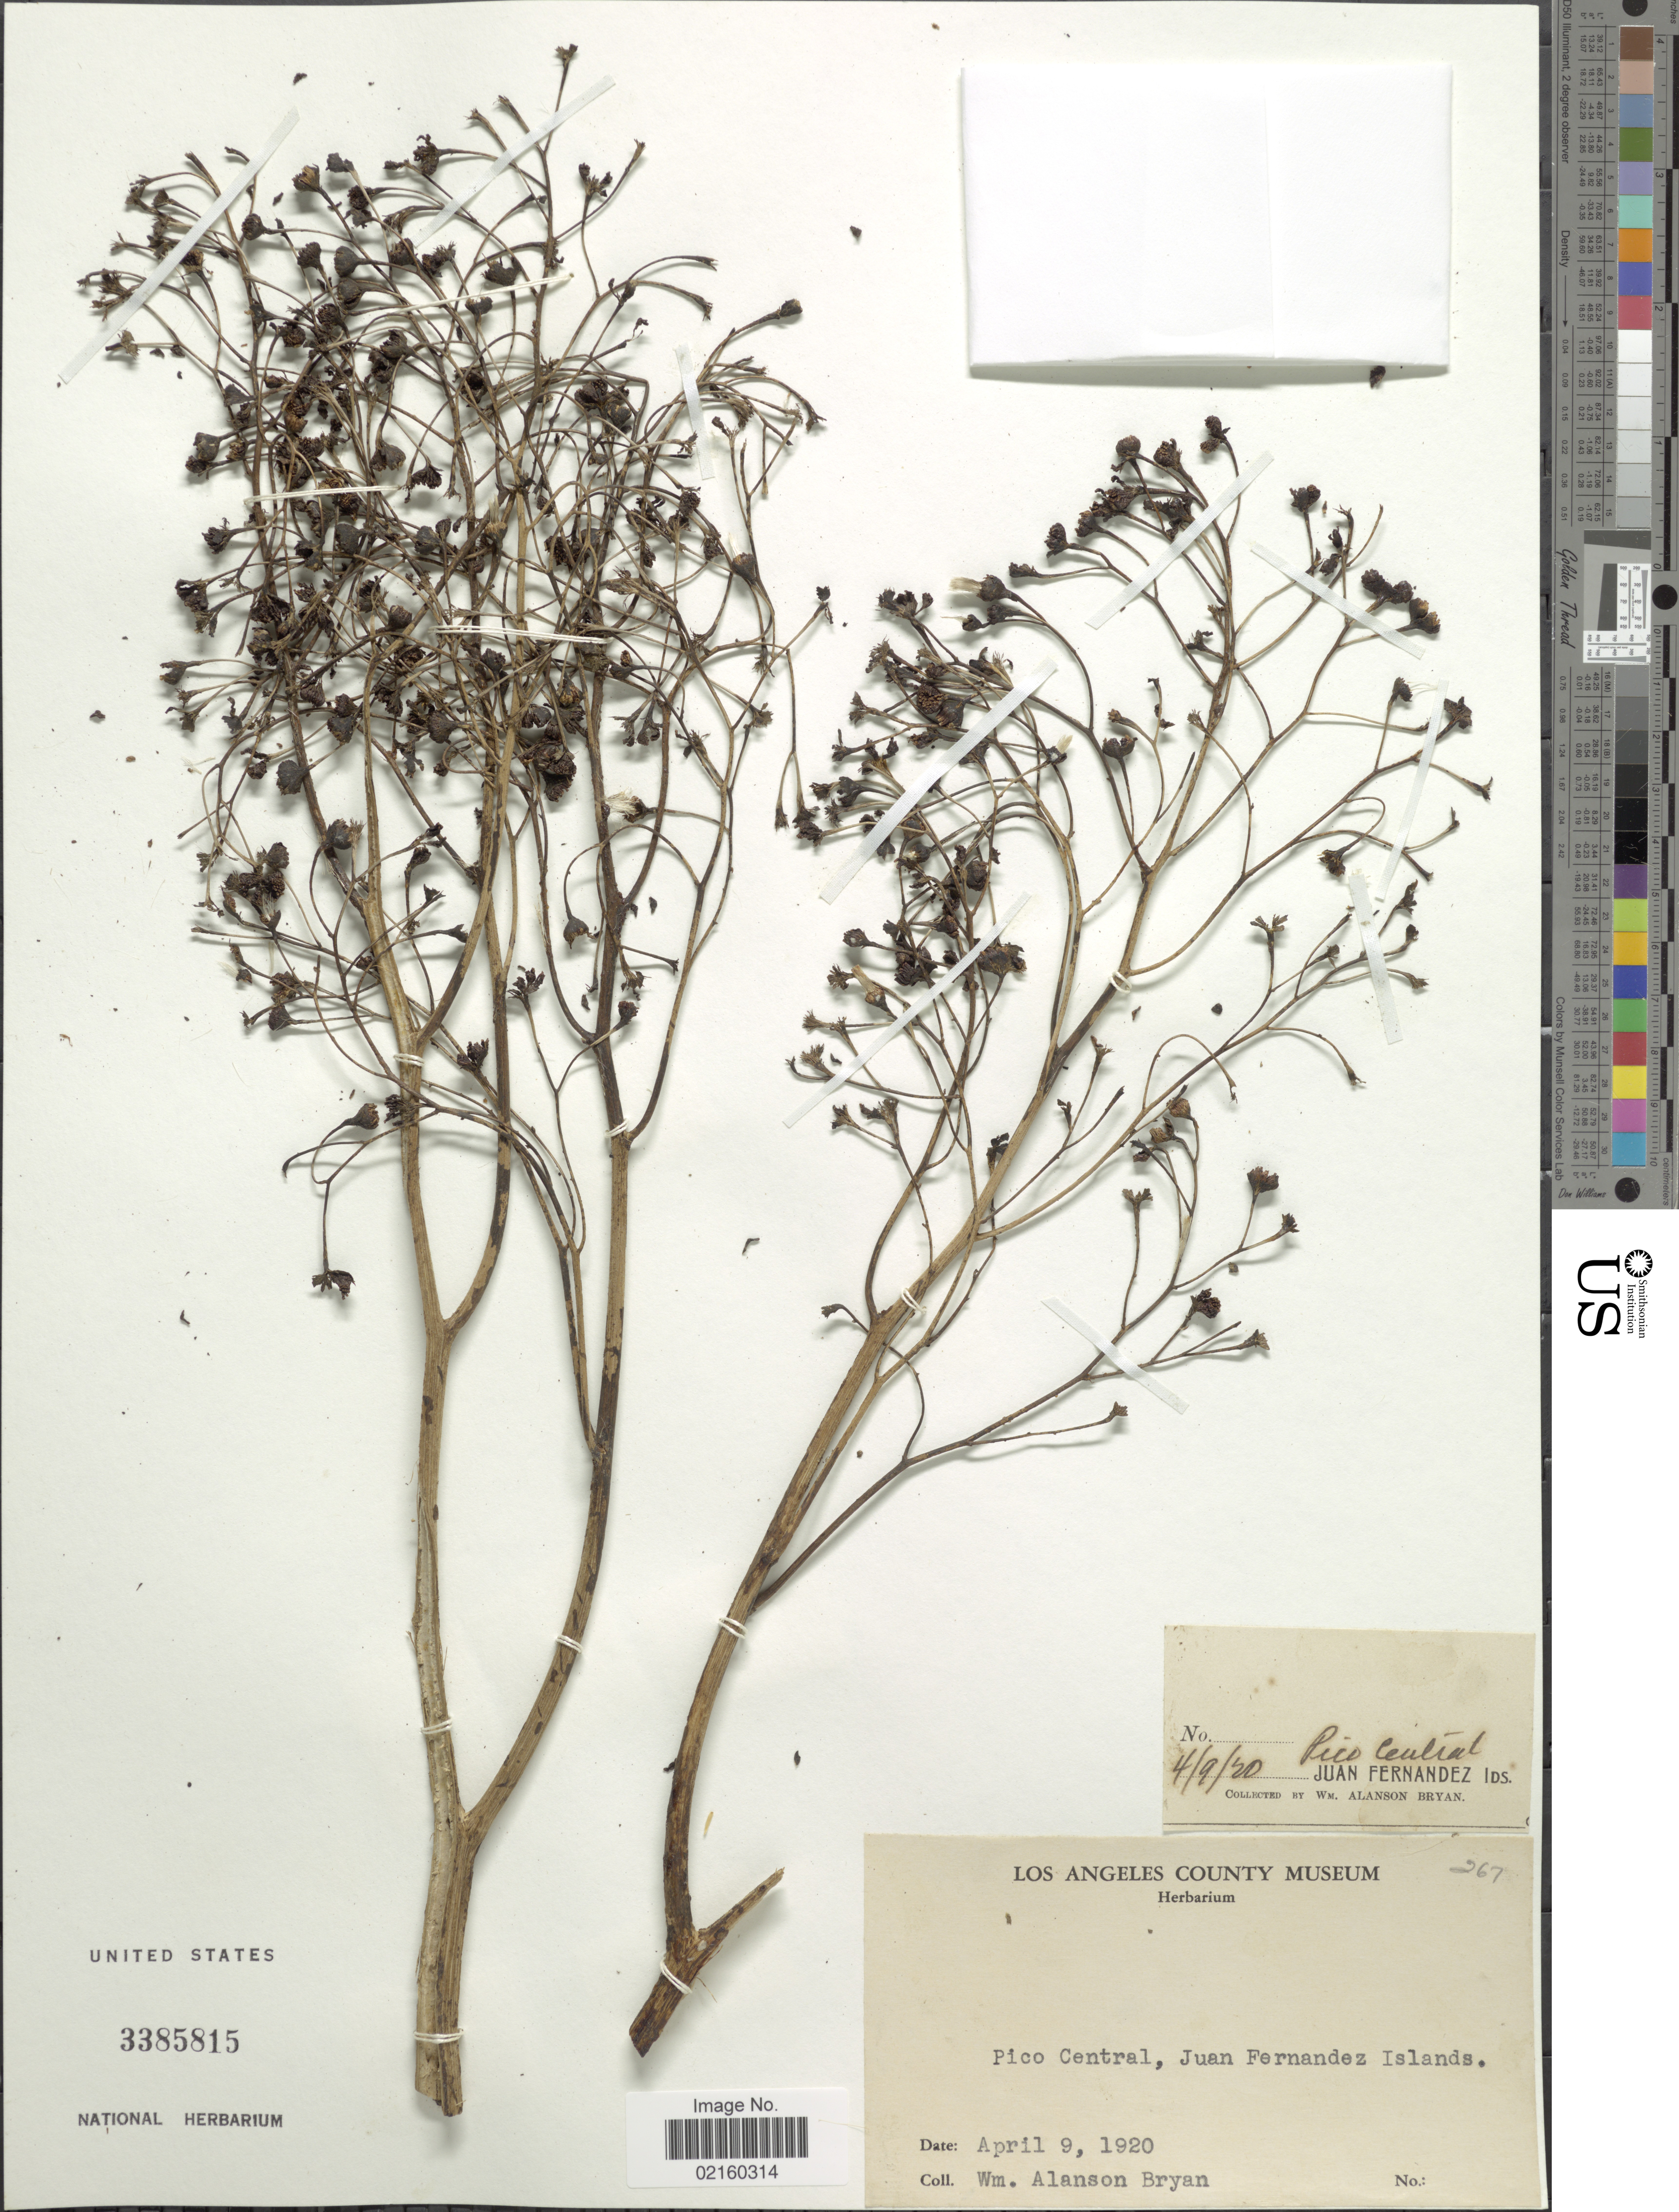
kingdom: Plantae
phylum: Tracheophyta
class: Magnoliopsida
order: Asterales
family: Asteraceae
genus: Centaurodendron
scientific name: Centaurodendron sp.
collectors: W. Bryan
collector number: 267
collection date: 1920-04-09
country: Chile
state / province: Valparaíso (V)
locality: Pico Central, Juan Fernandez Islands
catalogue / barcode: US 3385815